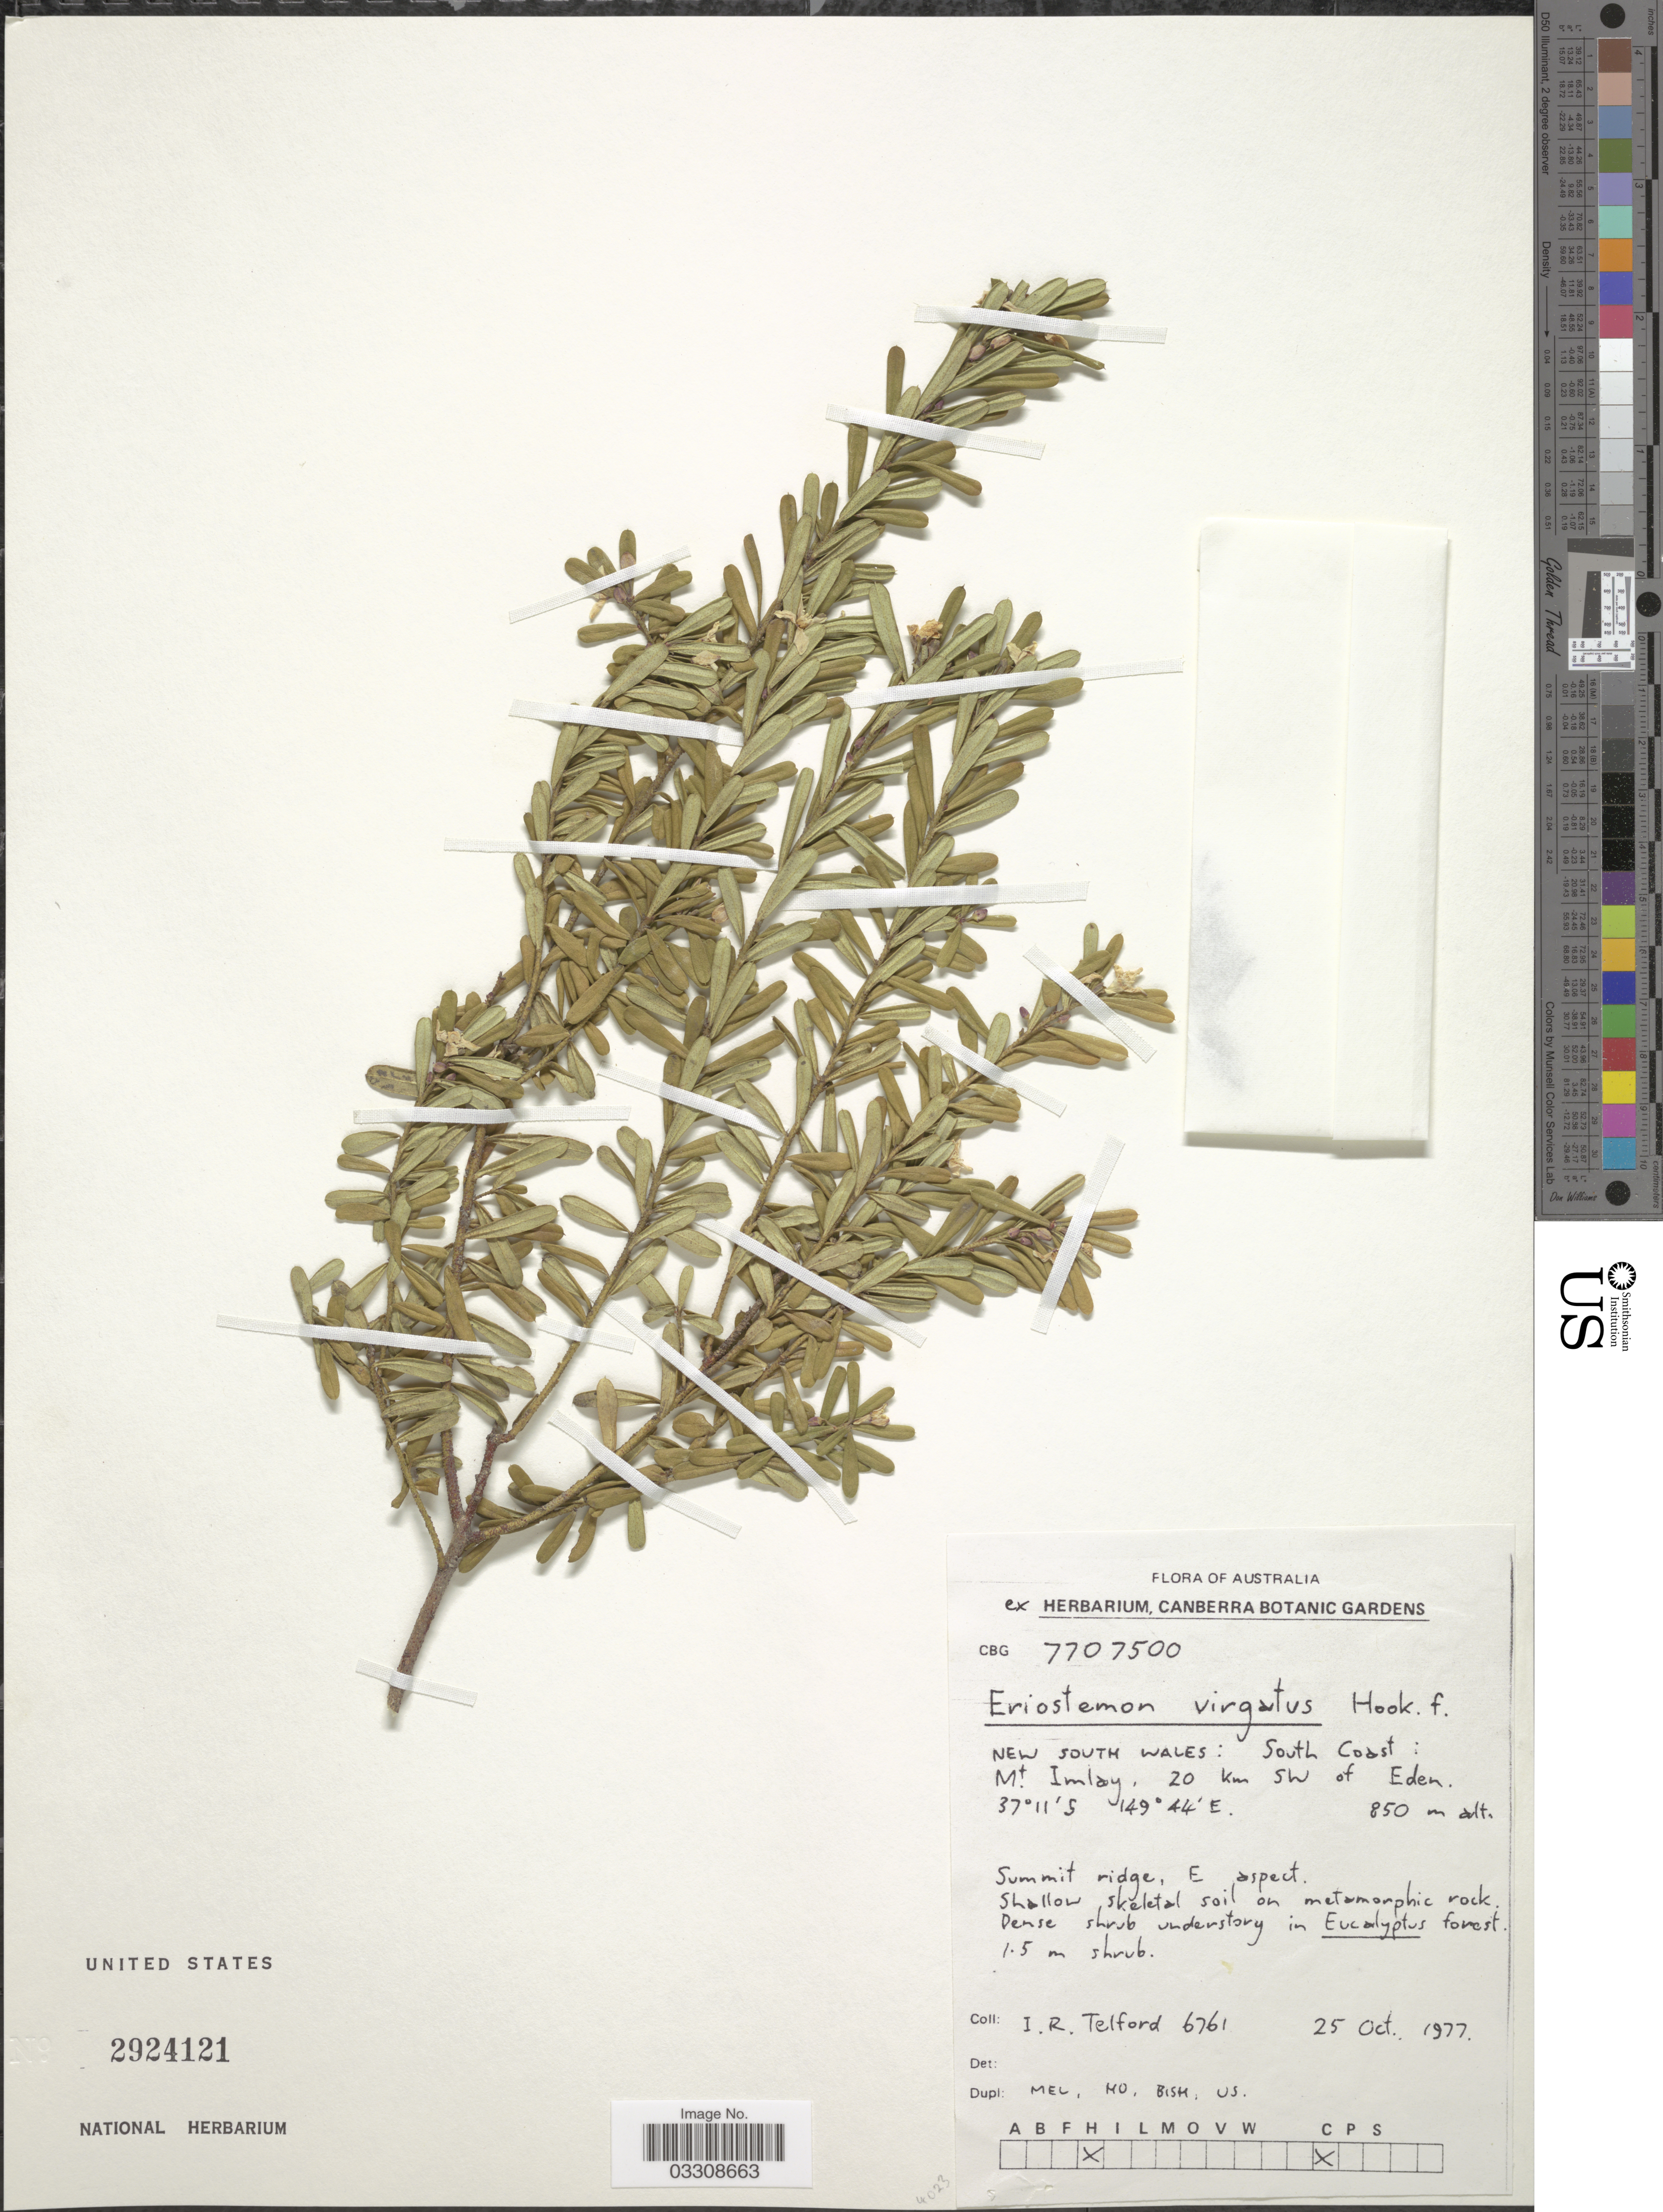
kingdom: Plantae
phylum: Tracheophyta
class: Magnoliopsida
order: Sapindales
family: Rutaceae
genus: Eriostemon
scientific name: Eriostemon virgatus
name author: Hook. f.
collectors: I. R. Telford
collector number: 6761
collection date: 1977-10-25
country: Australia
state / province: New South Wales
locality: South Coast: Mt. Imlay, 20 Km SW of Eden.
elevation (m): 850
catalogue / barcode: US 2924121